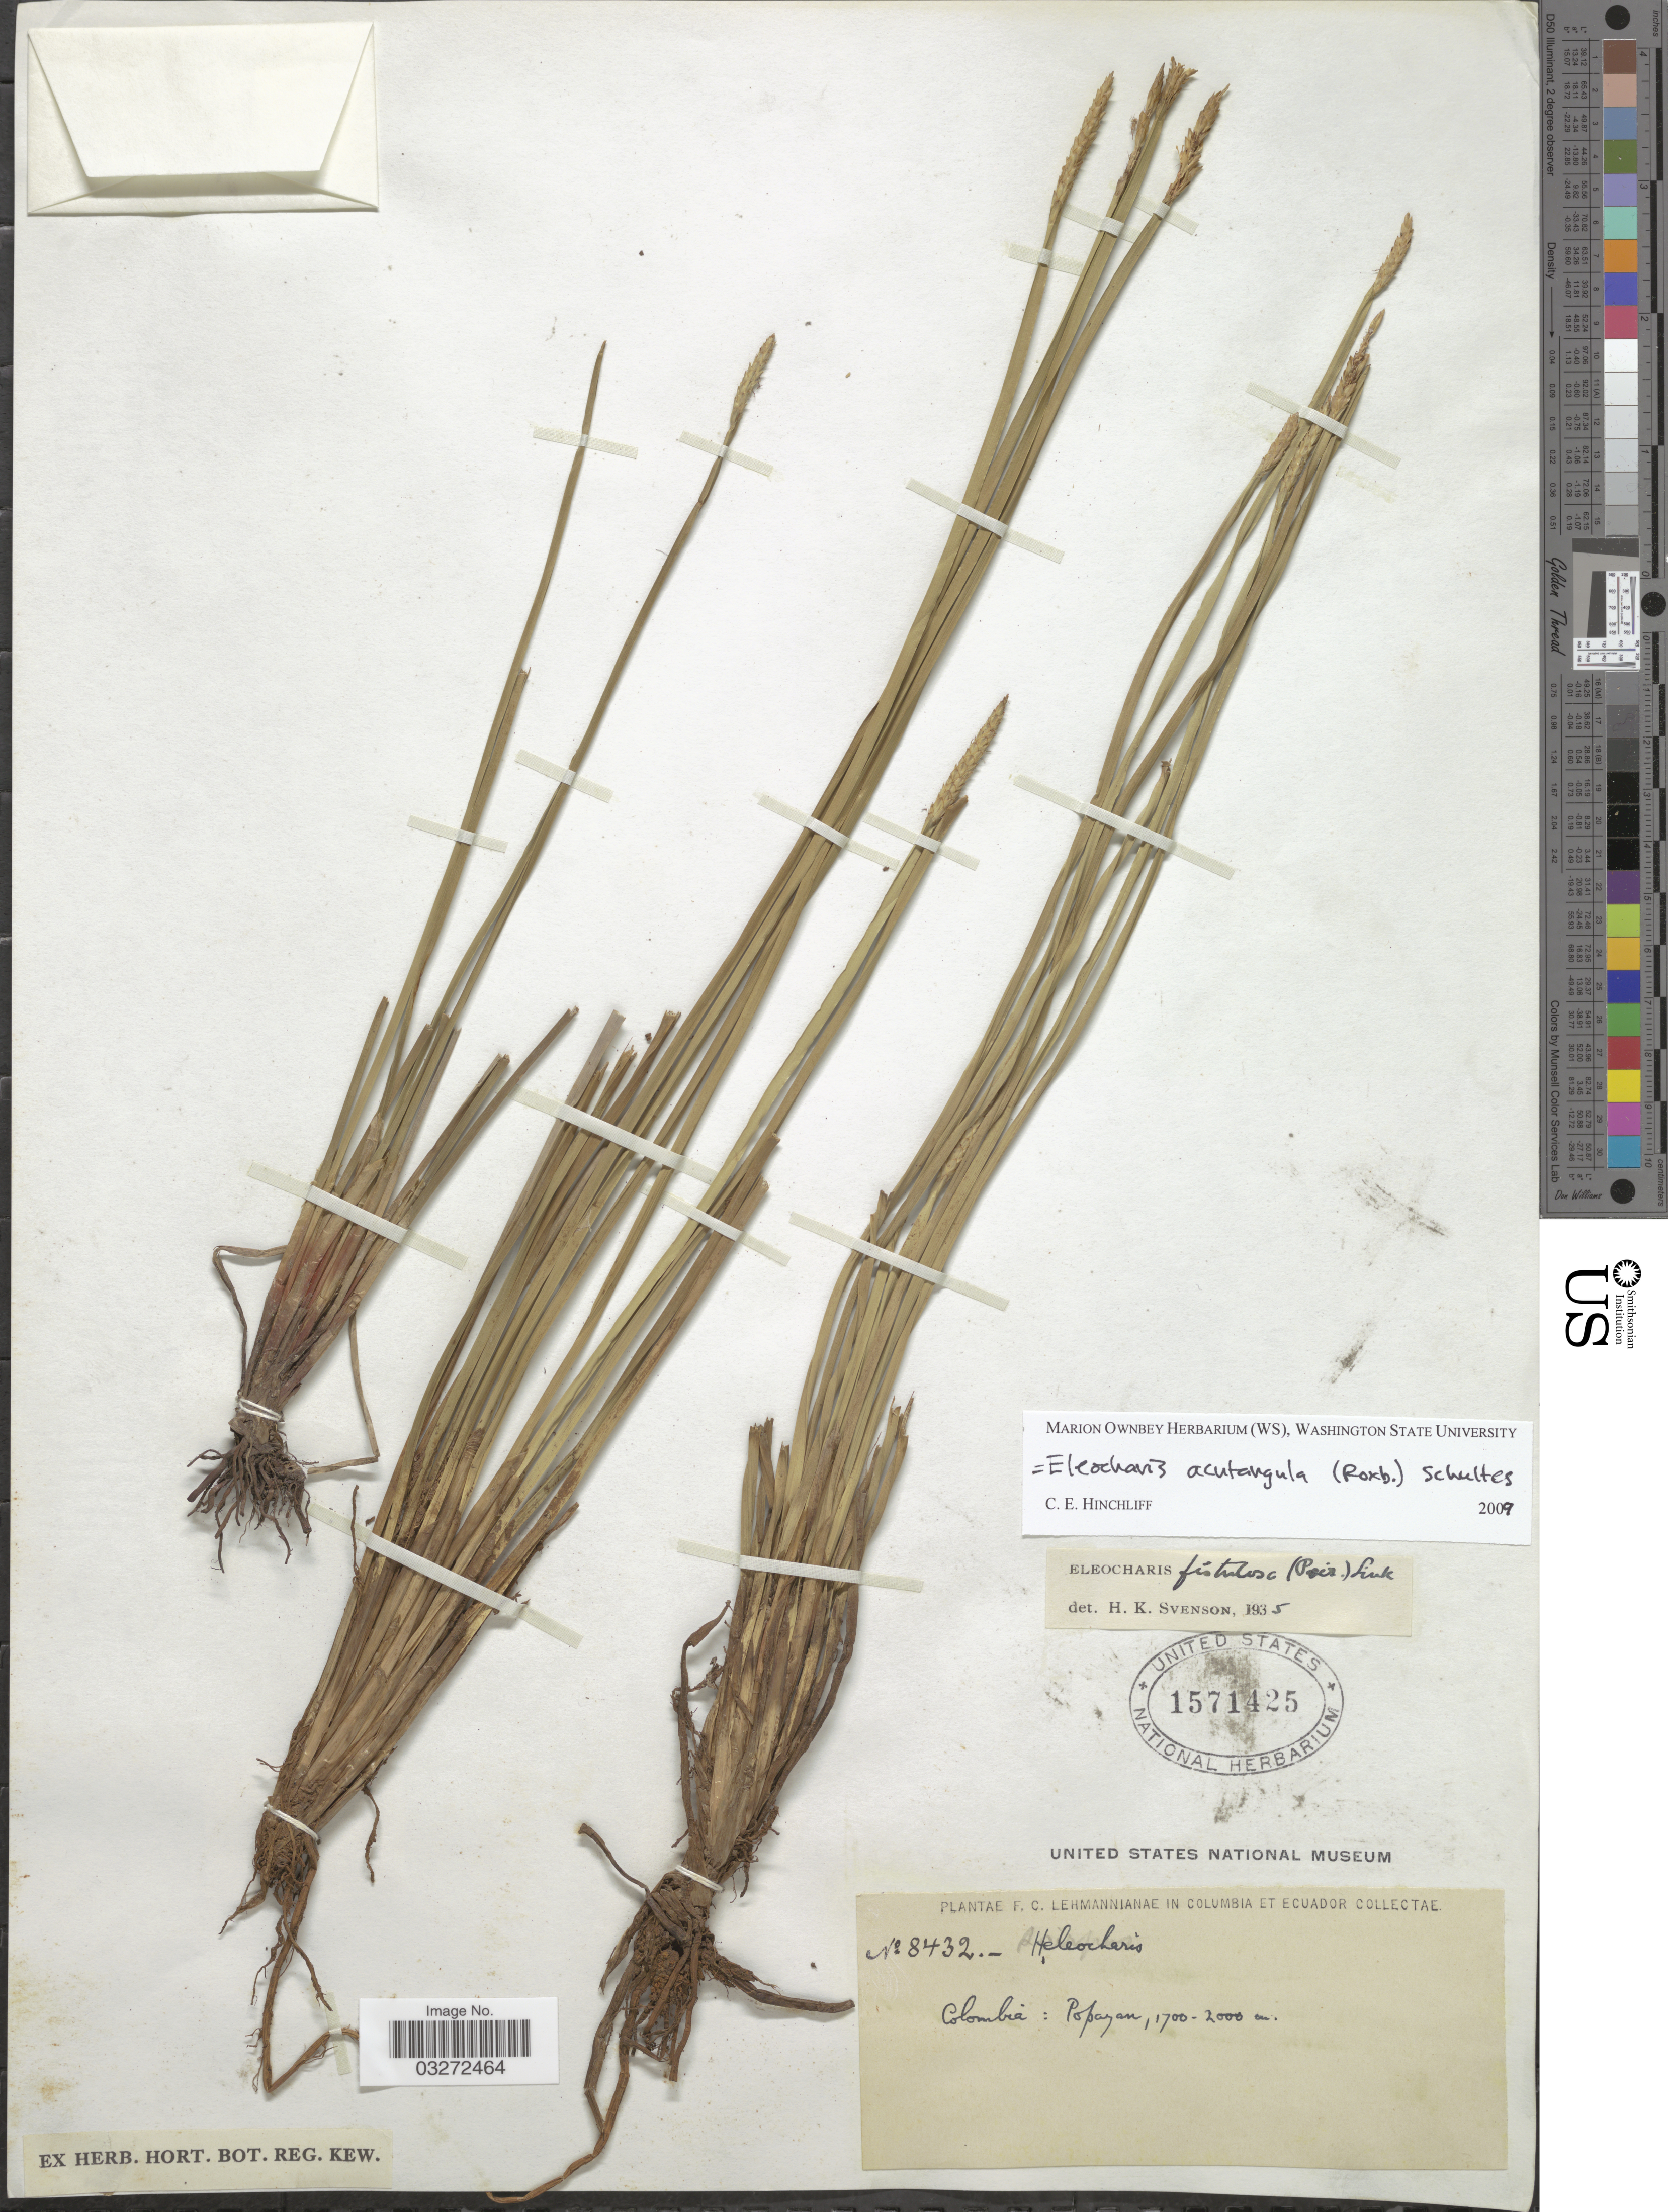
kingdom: Plantae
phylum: Tracheophyta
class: Liliopsida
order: Poales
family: Cyperaceae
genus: Eleocharis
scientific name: Eleocharis acutangula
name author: (Roxb.) Schult.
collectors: F. C. Lehmann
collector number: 8432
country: Colombia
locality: Popayan.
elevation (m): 1700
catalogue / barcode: US 1571425